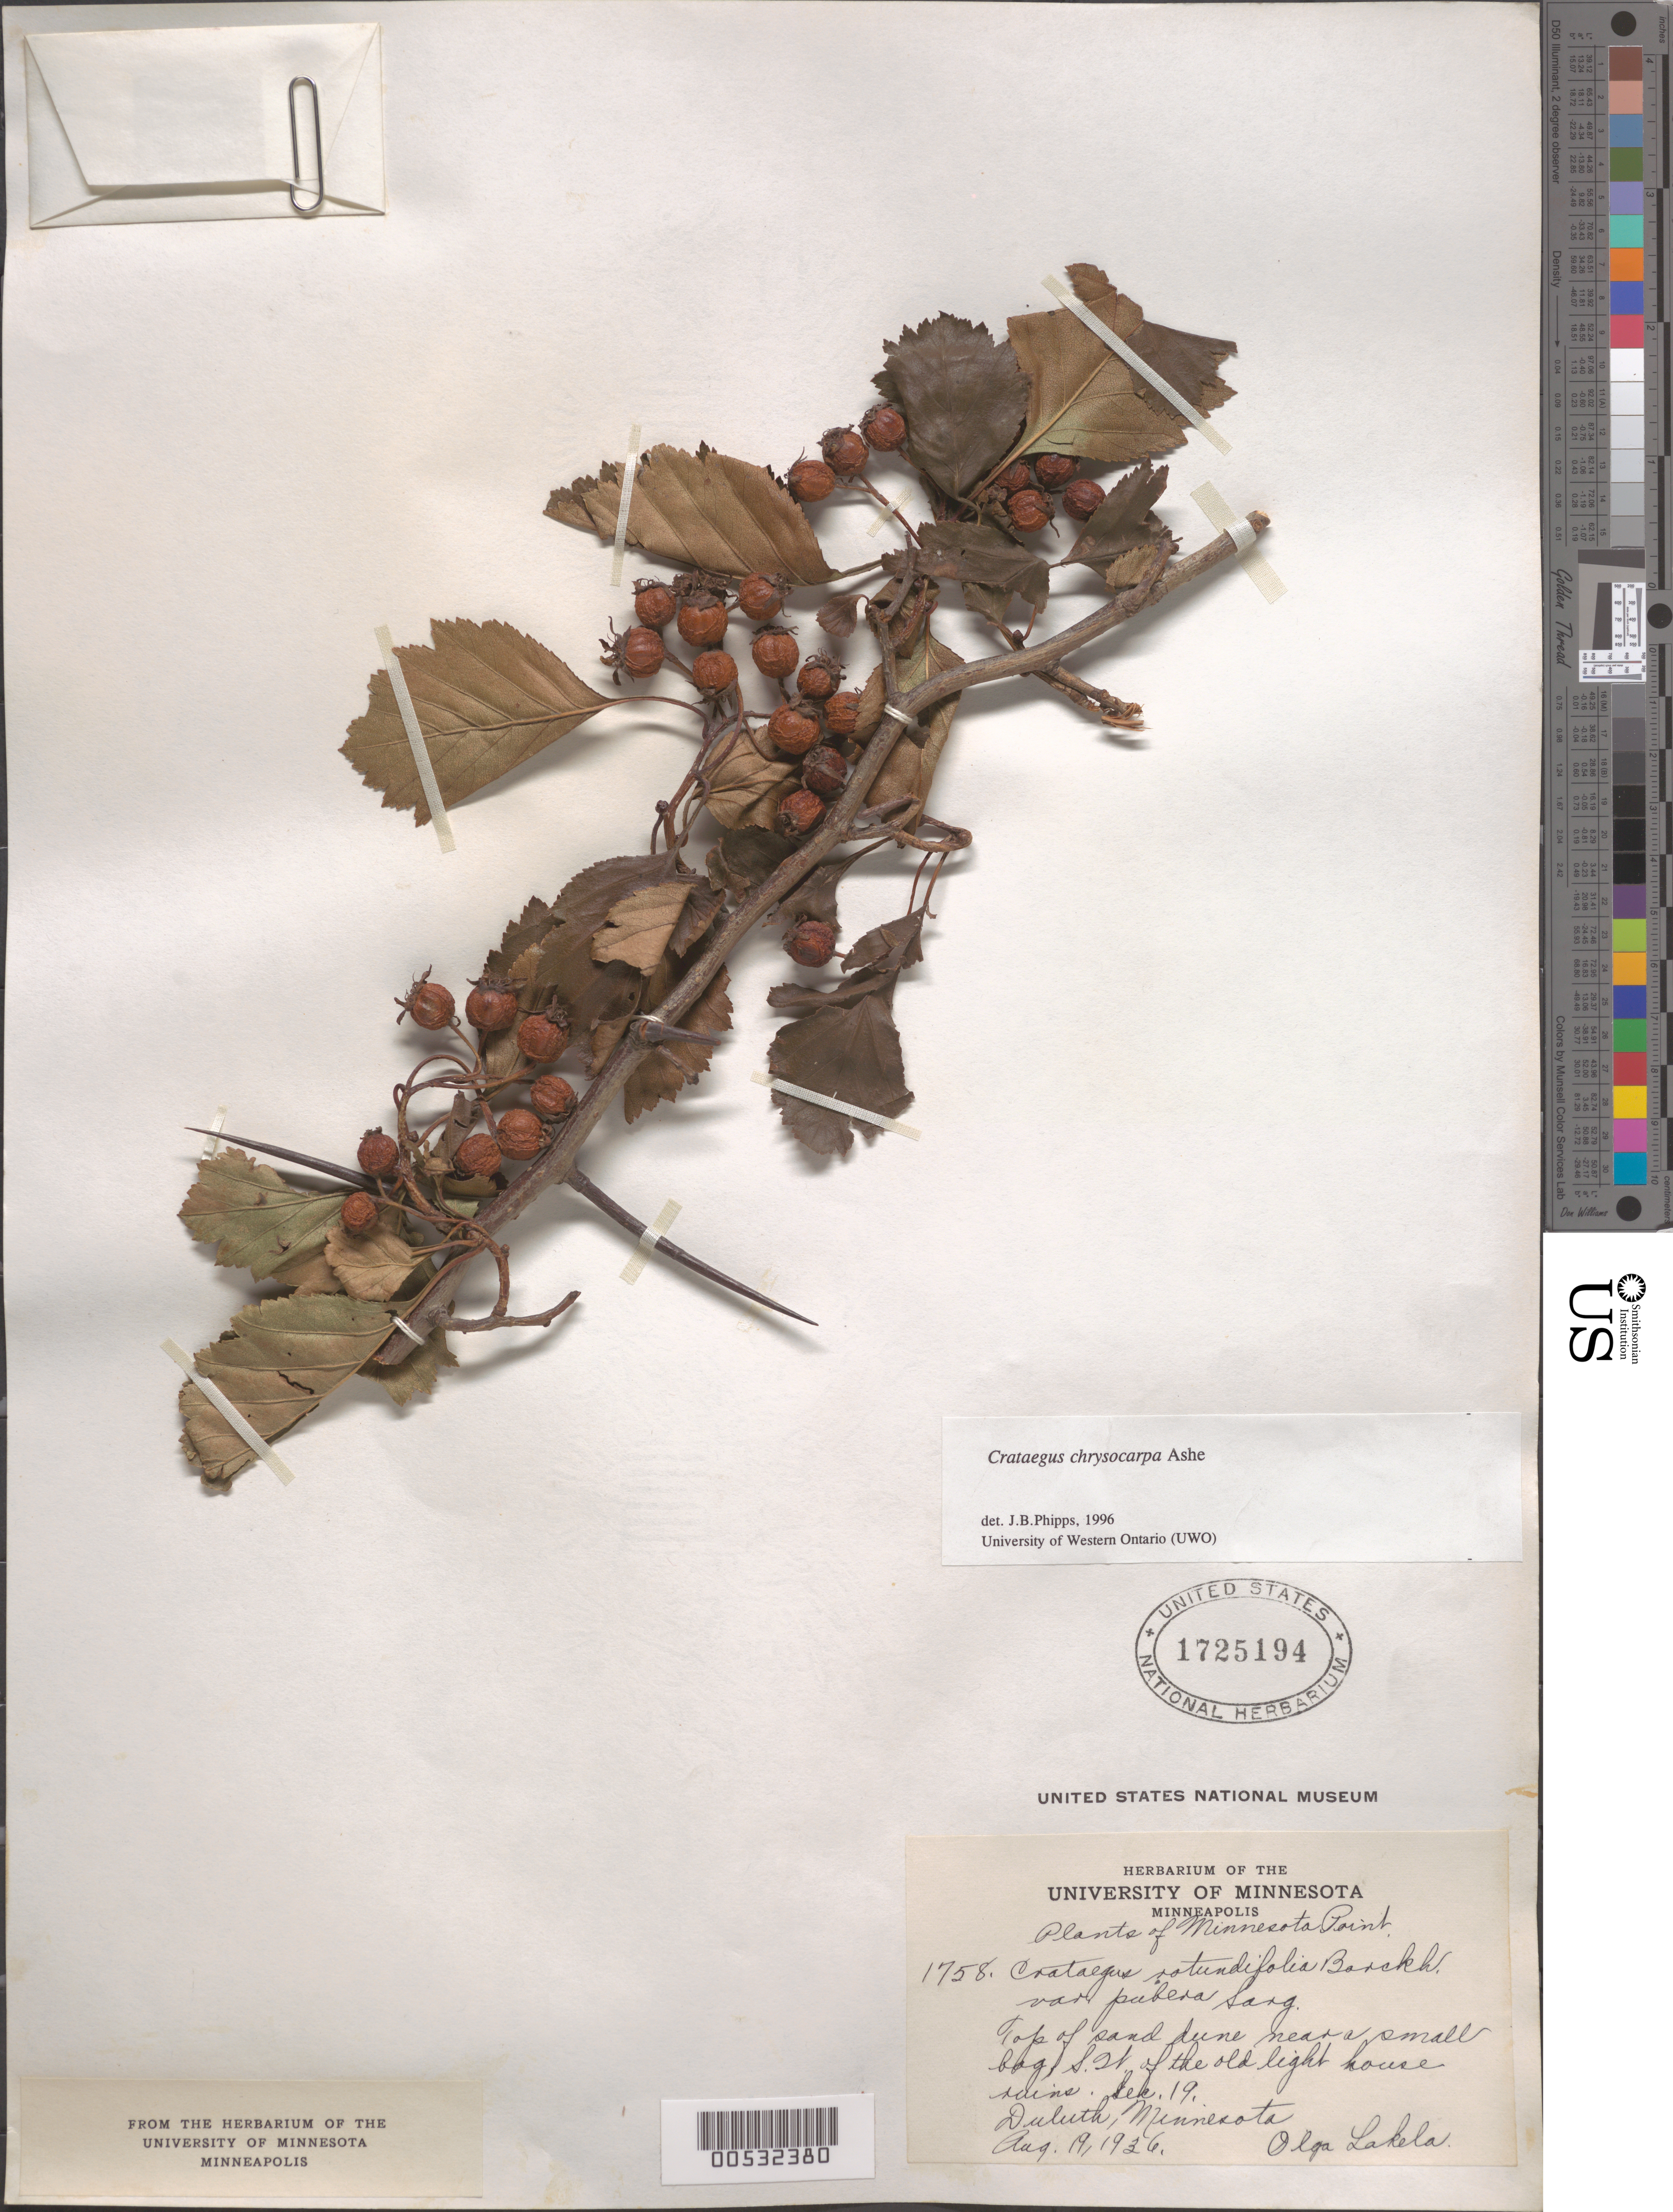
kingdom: Plantae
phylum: Tracheophyta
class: Magnoliopsida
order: Rosales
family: Rosaceae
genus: Crataegus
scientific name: Crataegus chrysocarpa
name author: Ashe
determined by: Phipps, James B., (UWO), University of Western Ontario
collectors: O. K. Lakela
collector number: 1758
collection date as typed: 19 Aug 1936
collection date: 1936-08-19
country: United States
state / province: Minnesota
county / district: Saint Louis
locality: Duluth. SW of old lighthouse ruins. Sec. 19.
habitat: Top of sand dune near a small bog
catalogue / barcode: US 1725194